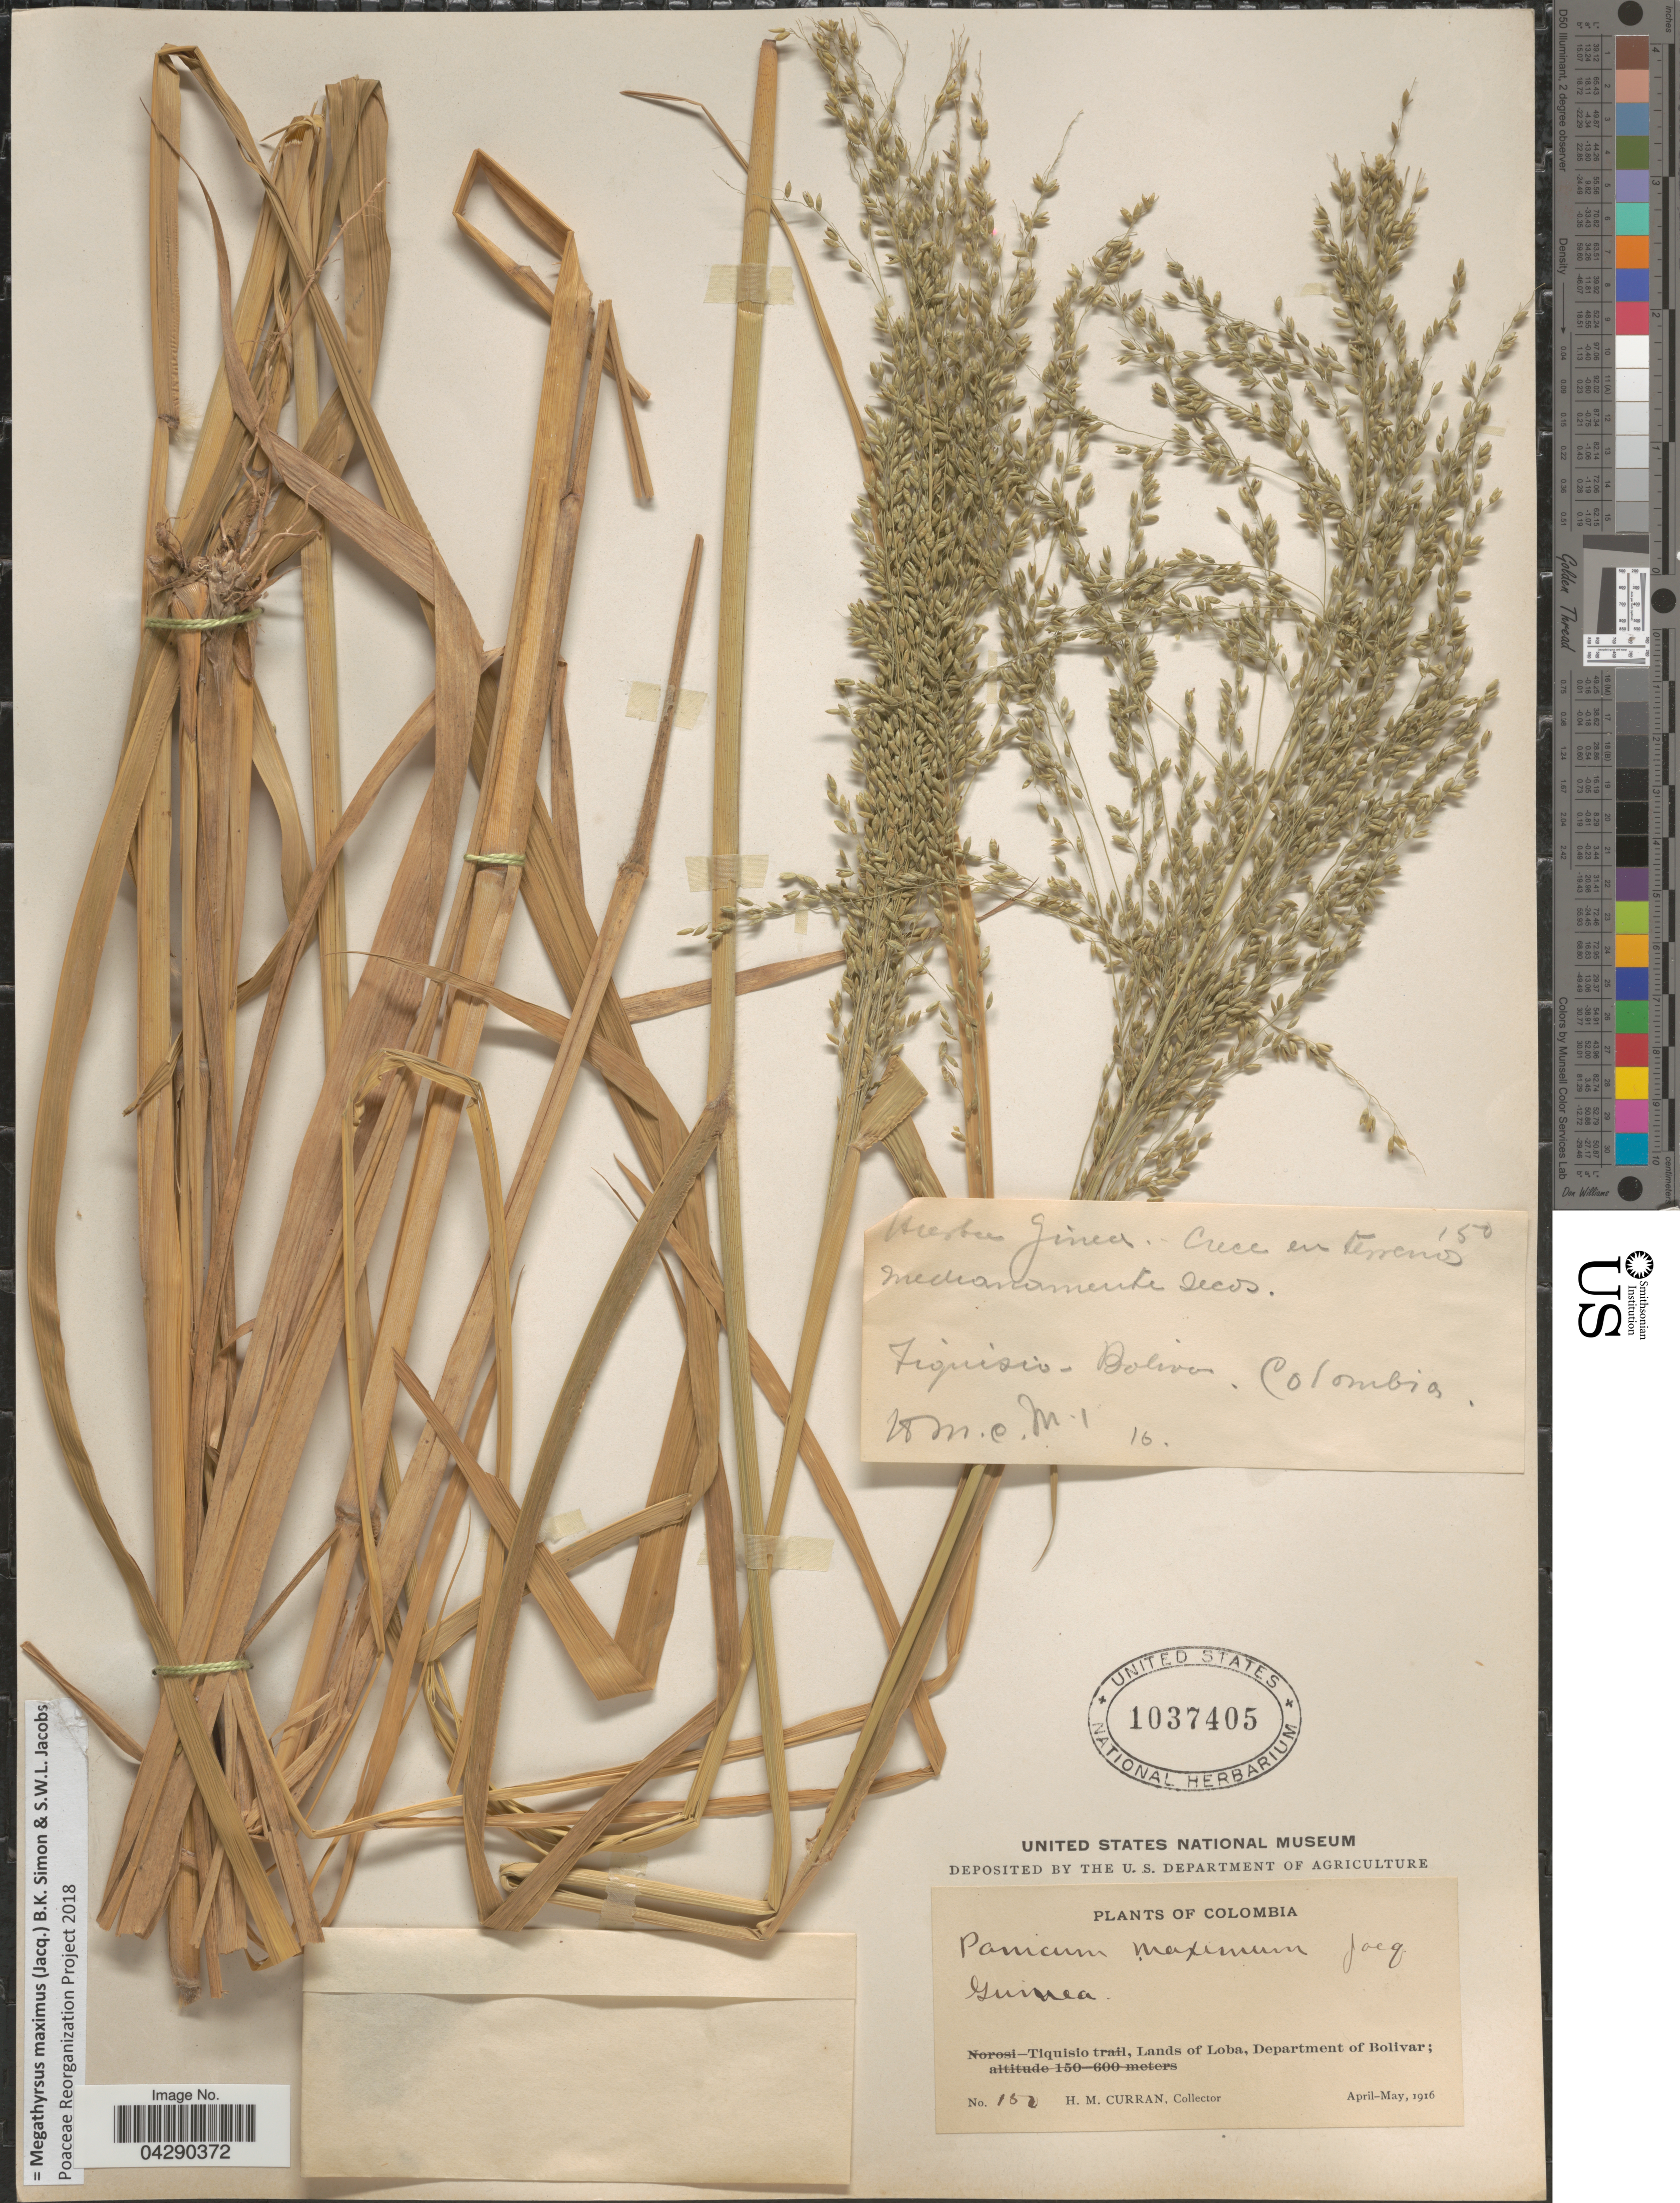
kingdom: Plantae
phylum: Tracheophyta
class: Liliopsida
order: Poales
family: Poaceae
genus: Megathyrsus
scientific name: Megathyrsus maximus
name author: (Jacq.) B.K. Simon & S.W.L. Jacobs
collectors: H. M. Curran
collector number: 152*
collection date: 1916-04/1916-05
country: Colombia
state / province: Bolívar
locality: Tiquisio, Lands of Loba, Department of Bolivar.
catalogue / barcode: US 1037405